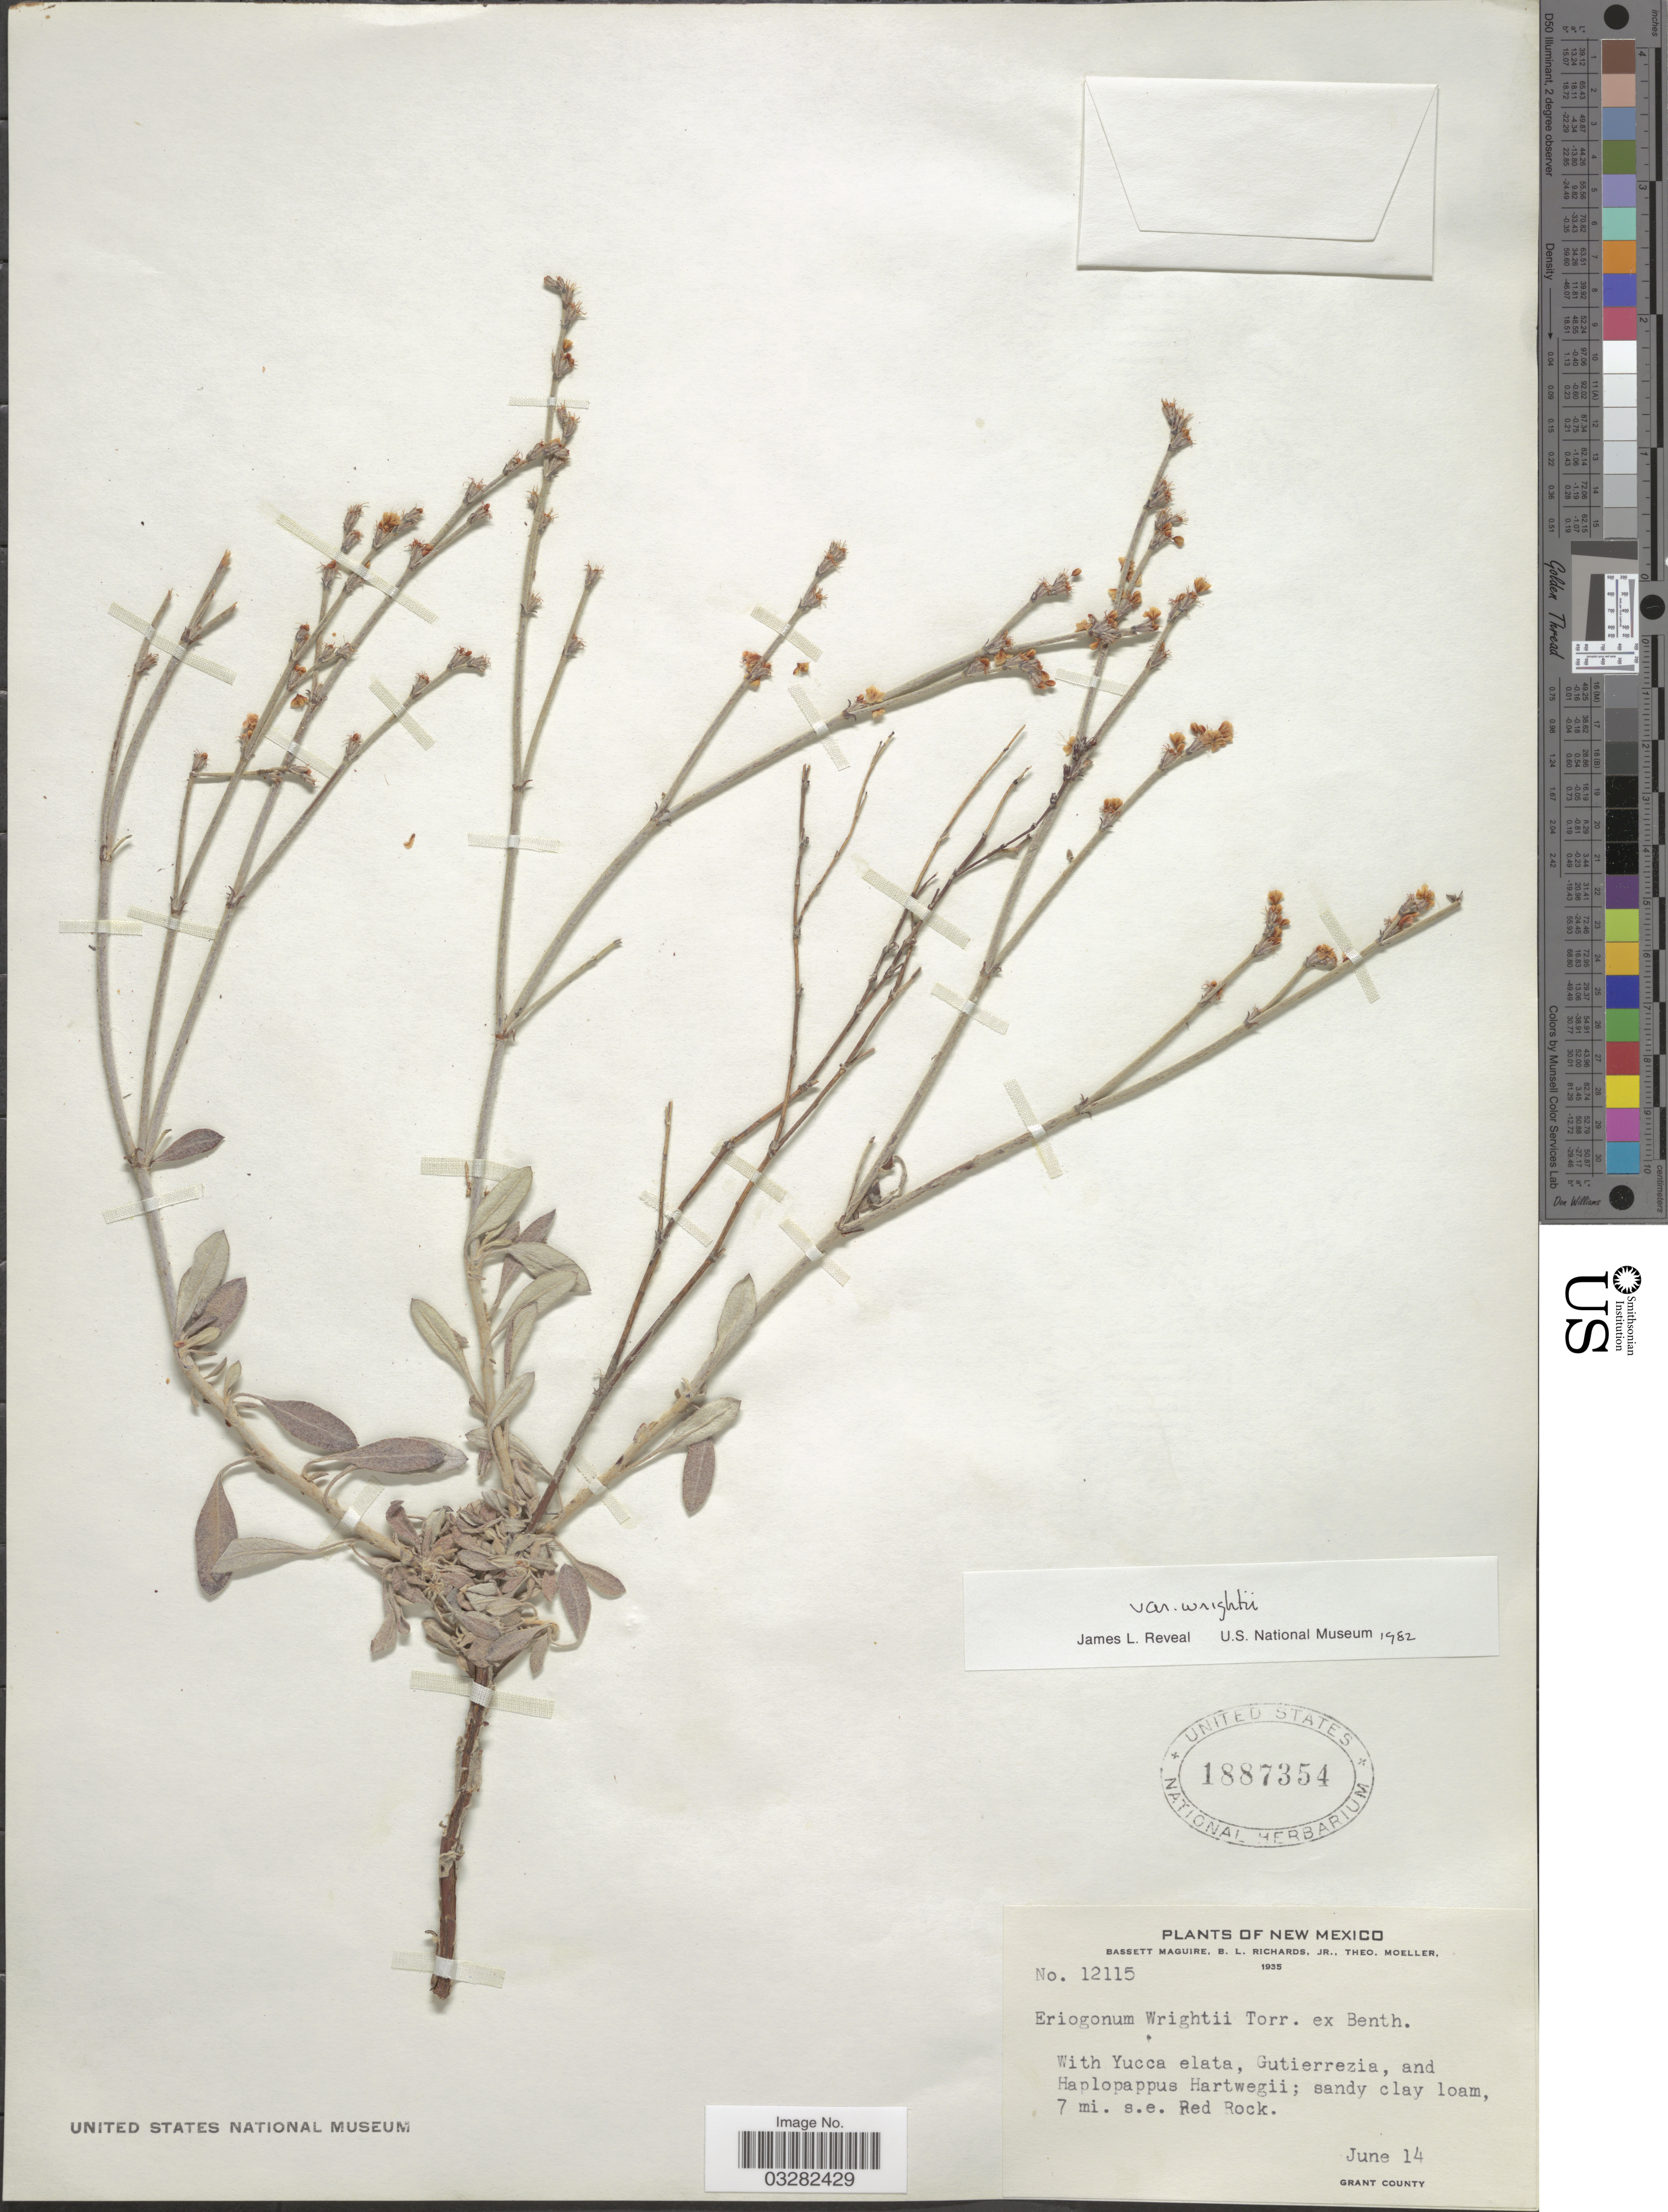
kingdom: Plantae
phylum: Tracheophyta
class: Magnoliopsida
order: Caryophyllales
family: Polygonaceae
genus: Eriogonum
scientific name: Eriogonum wrightii var. wrightii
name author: Torr. ex Benth.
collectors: B. Maguire, B. Richards & T. Moeller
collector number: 12115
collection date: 1935-06-14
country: United States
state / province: New Mexico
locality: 7 mi. s.e. Red Rock. Grant County.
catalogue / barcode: US 1887354